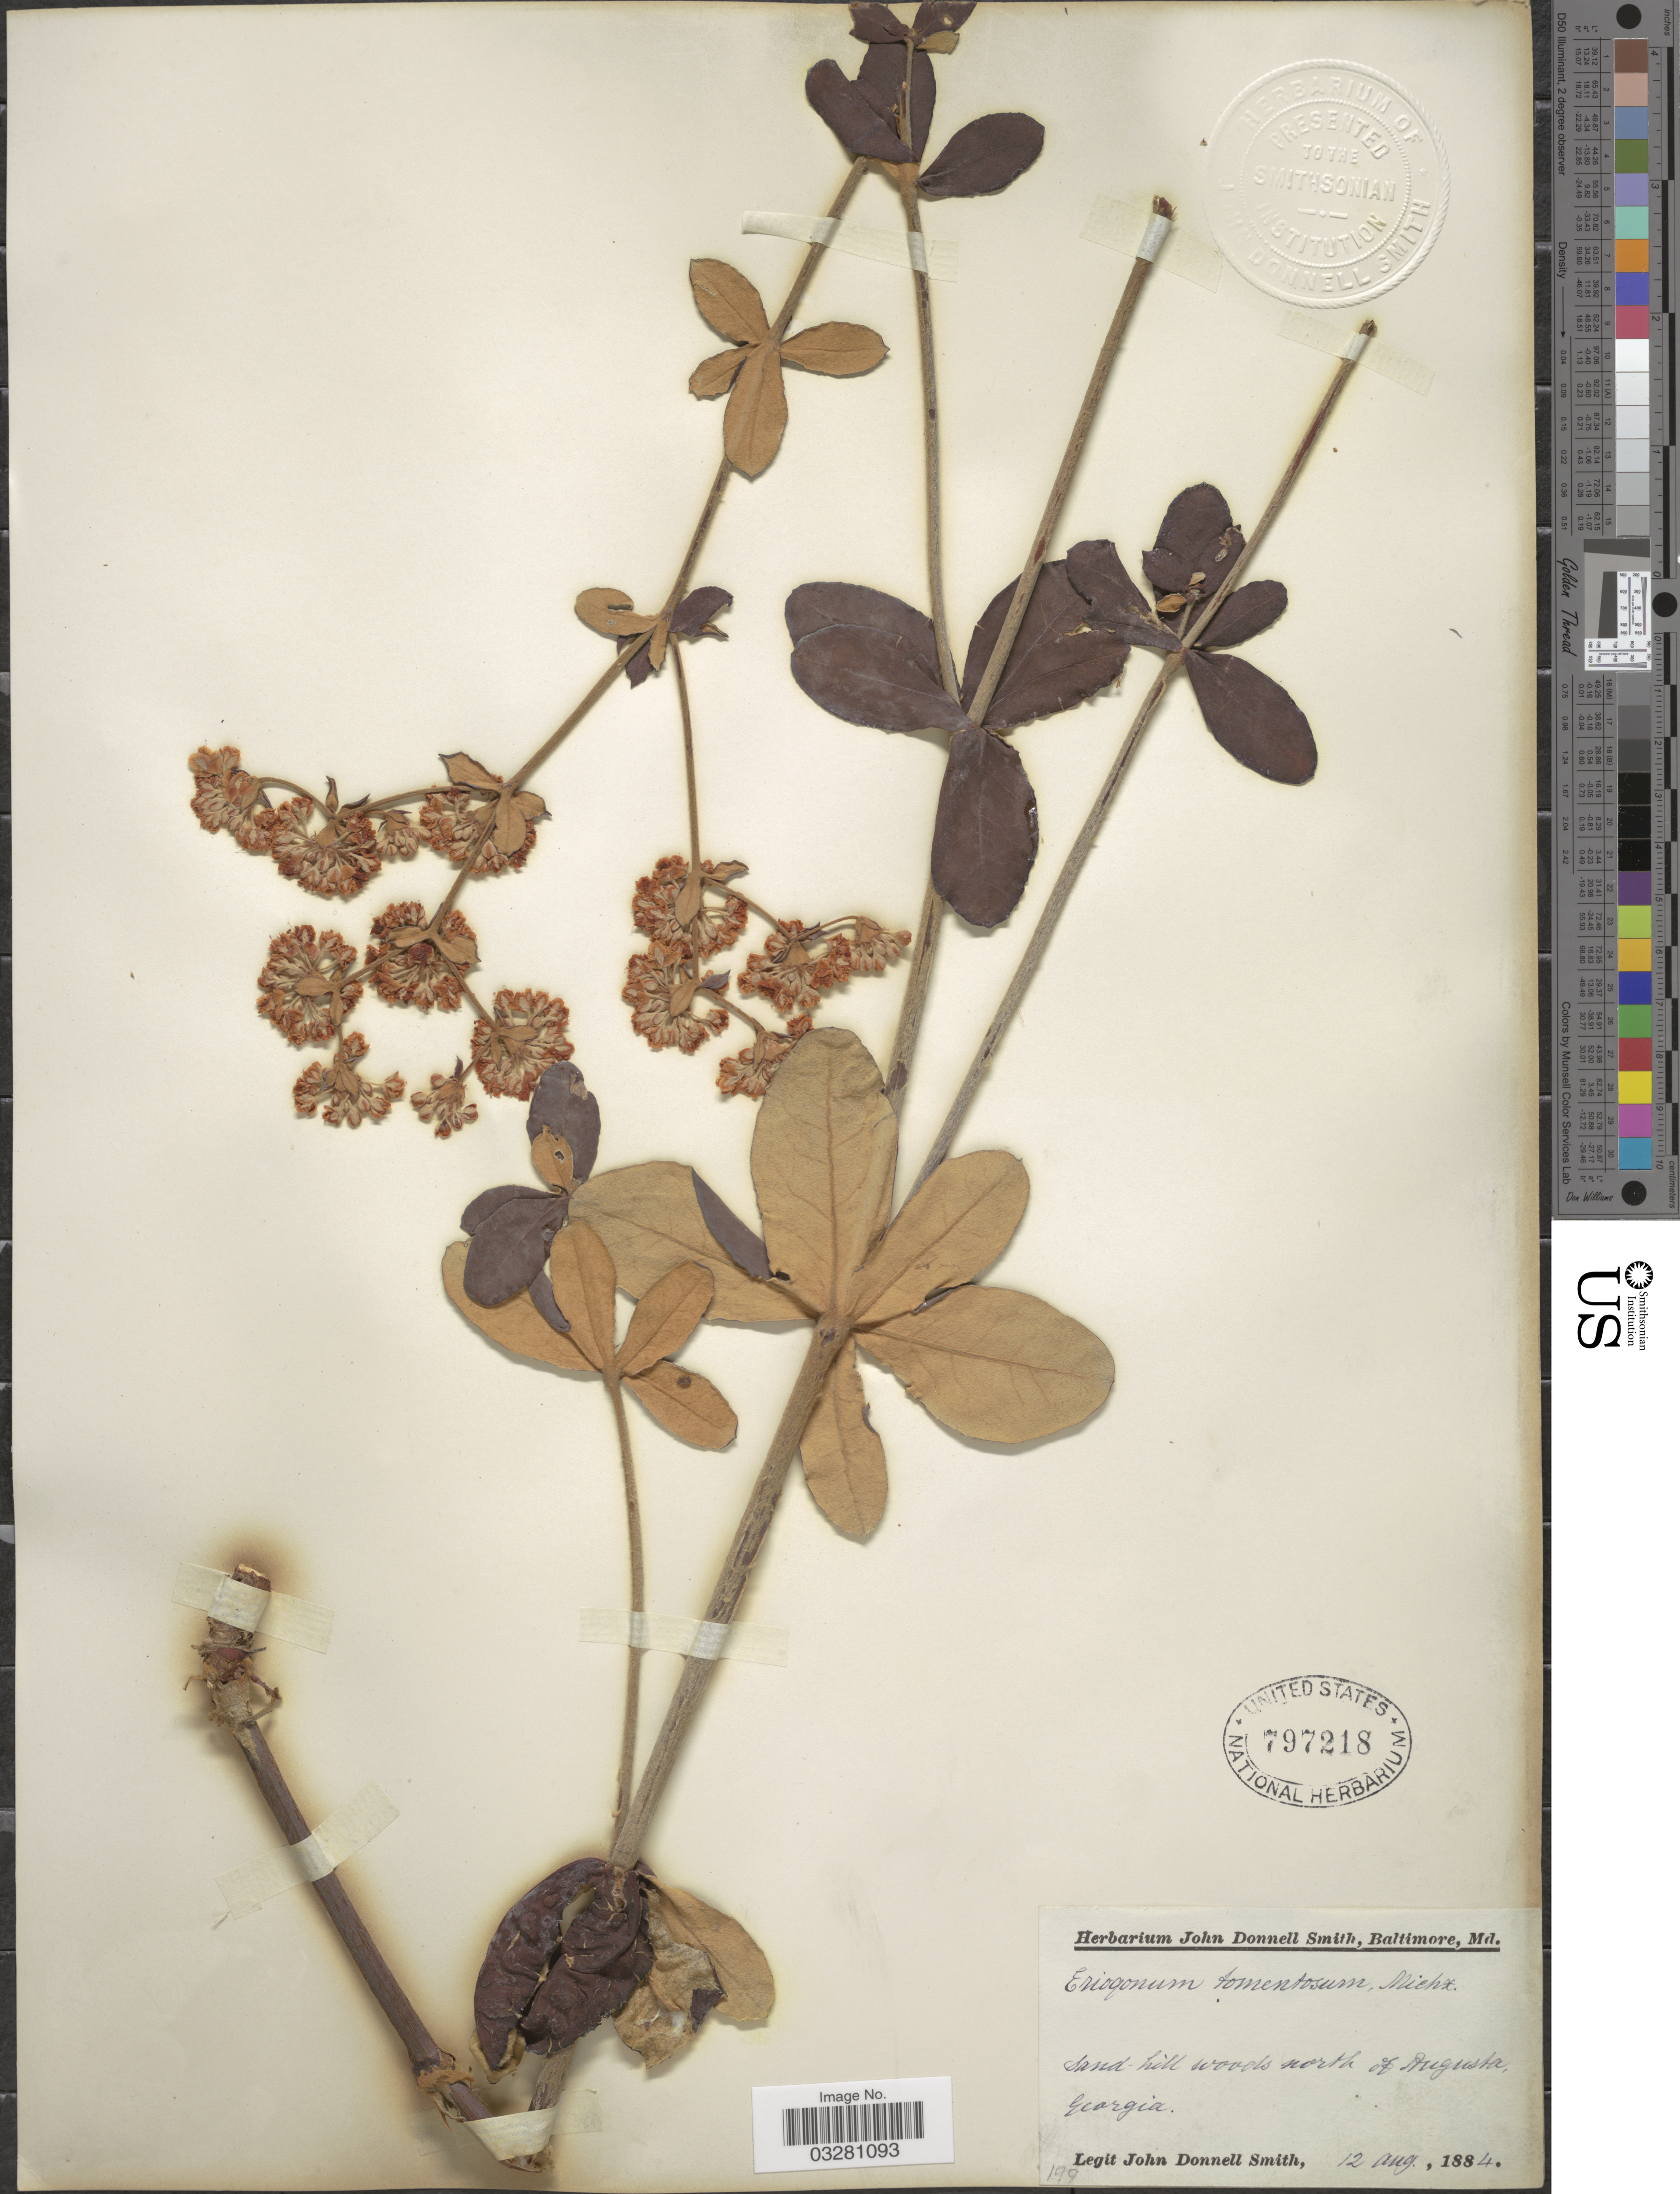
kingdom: Plantae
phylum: Tracheophyta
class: Magnoliopsida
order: Caryophyllales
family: Polygonaceae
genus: Eriogonum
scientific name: Eriogonum tomentosum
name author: Michx.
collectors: J. Donnell Smith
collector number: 199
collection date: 1884-08-12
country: United States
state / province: Georgia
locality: North of Augusta.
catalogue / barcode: US 797218